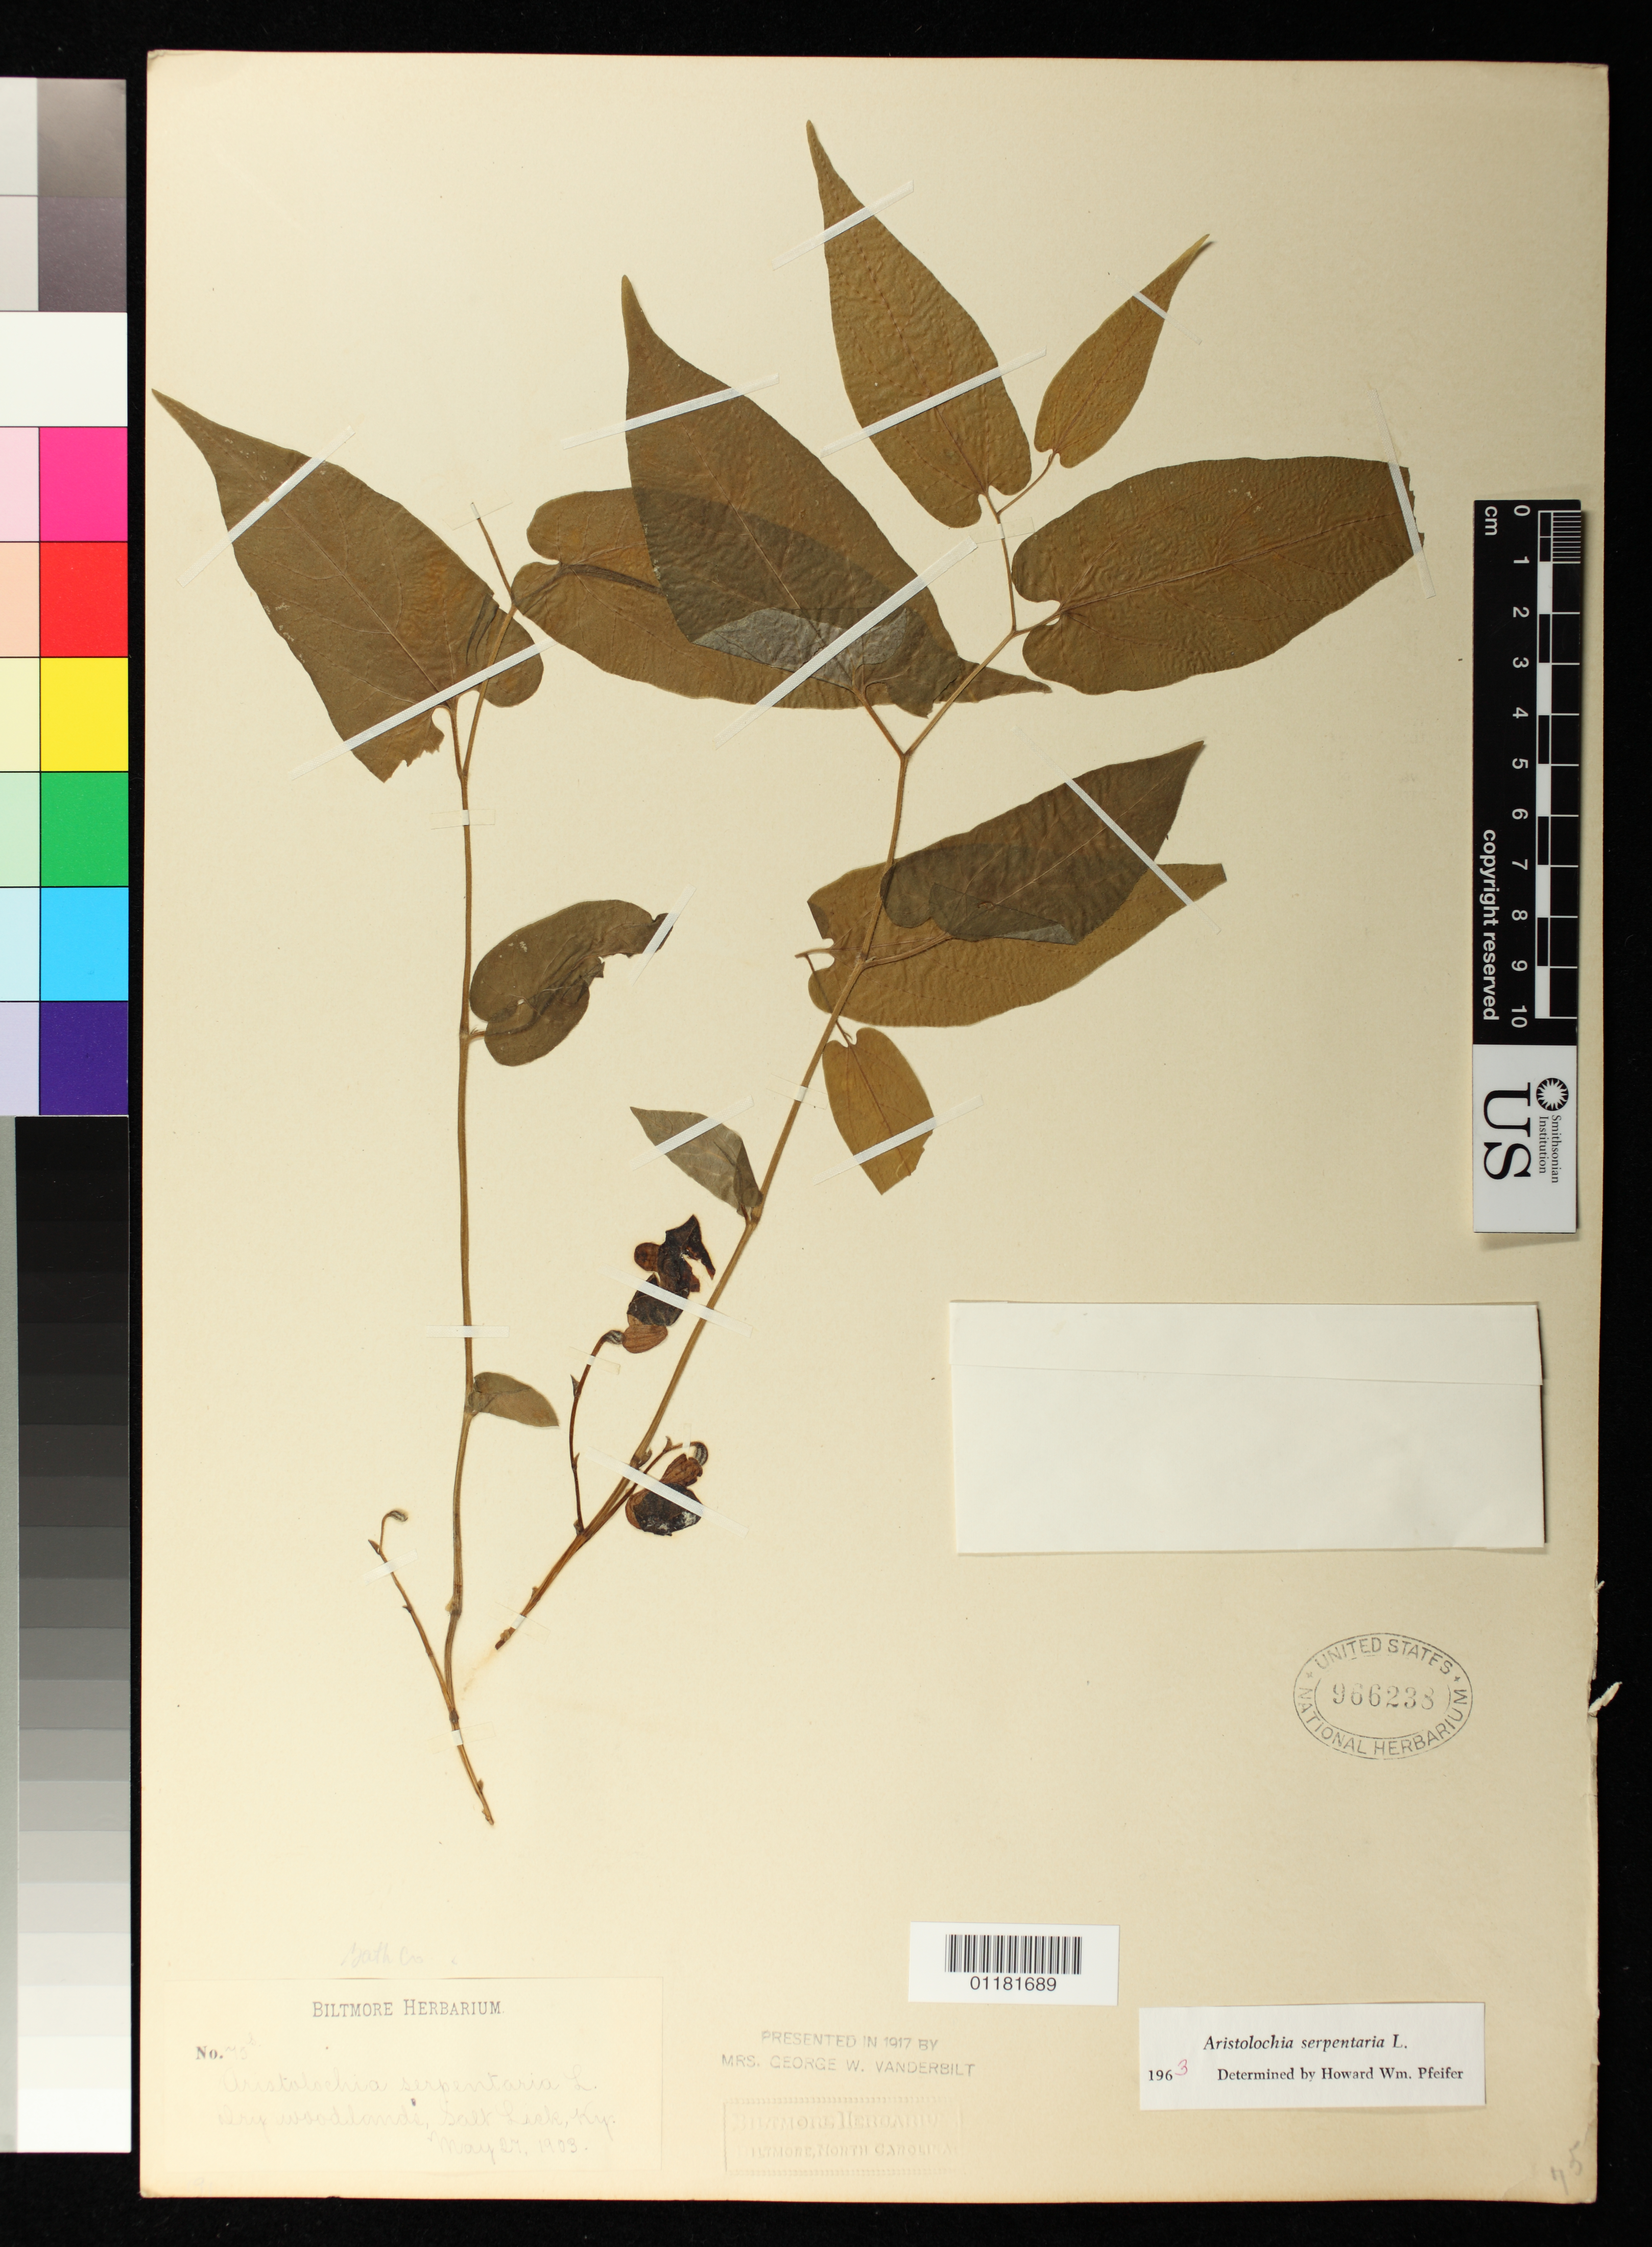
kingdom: Plantae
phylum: Tracheophyta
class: Magnoliopsida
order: Piperales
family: Aristolochiaceae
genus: Aristolochia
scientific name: Aristolochia serpentaria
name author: L.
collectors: ex herb. Biltmore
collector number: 75g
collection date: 1903-05-27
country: United States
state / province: Kentucky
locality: Salt Lick, Bath Co.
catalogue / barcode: US 966238